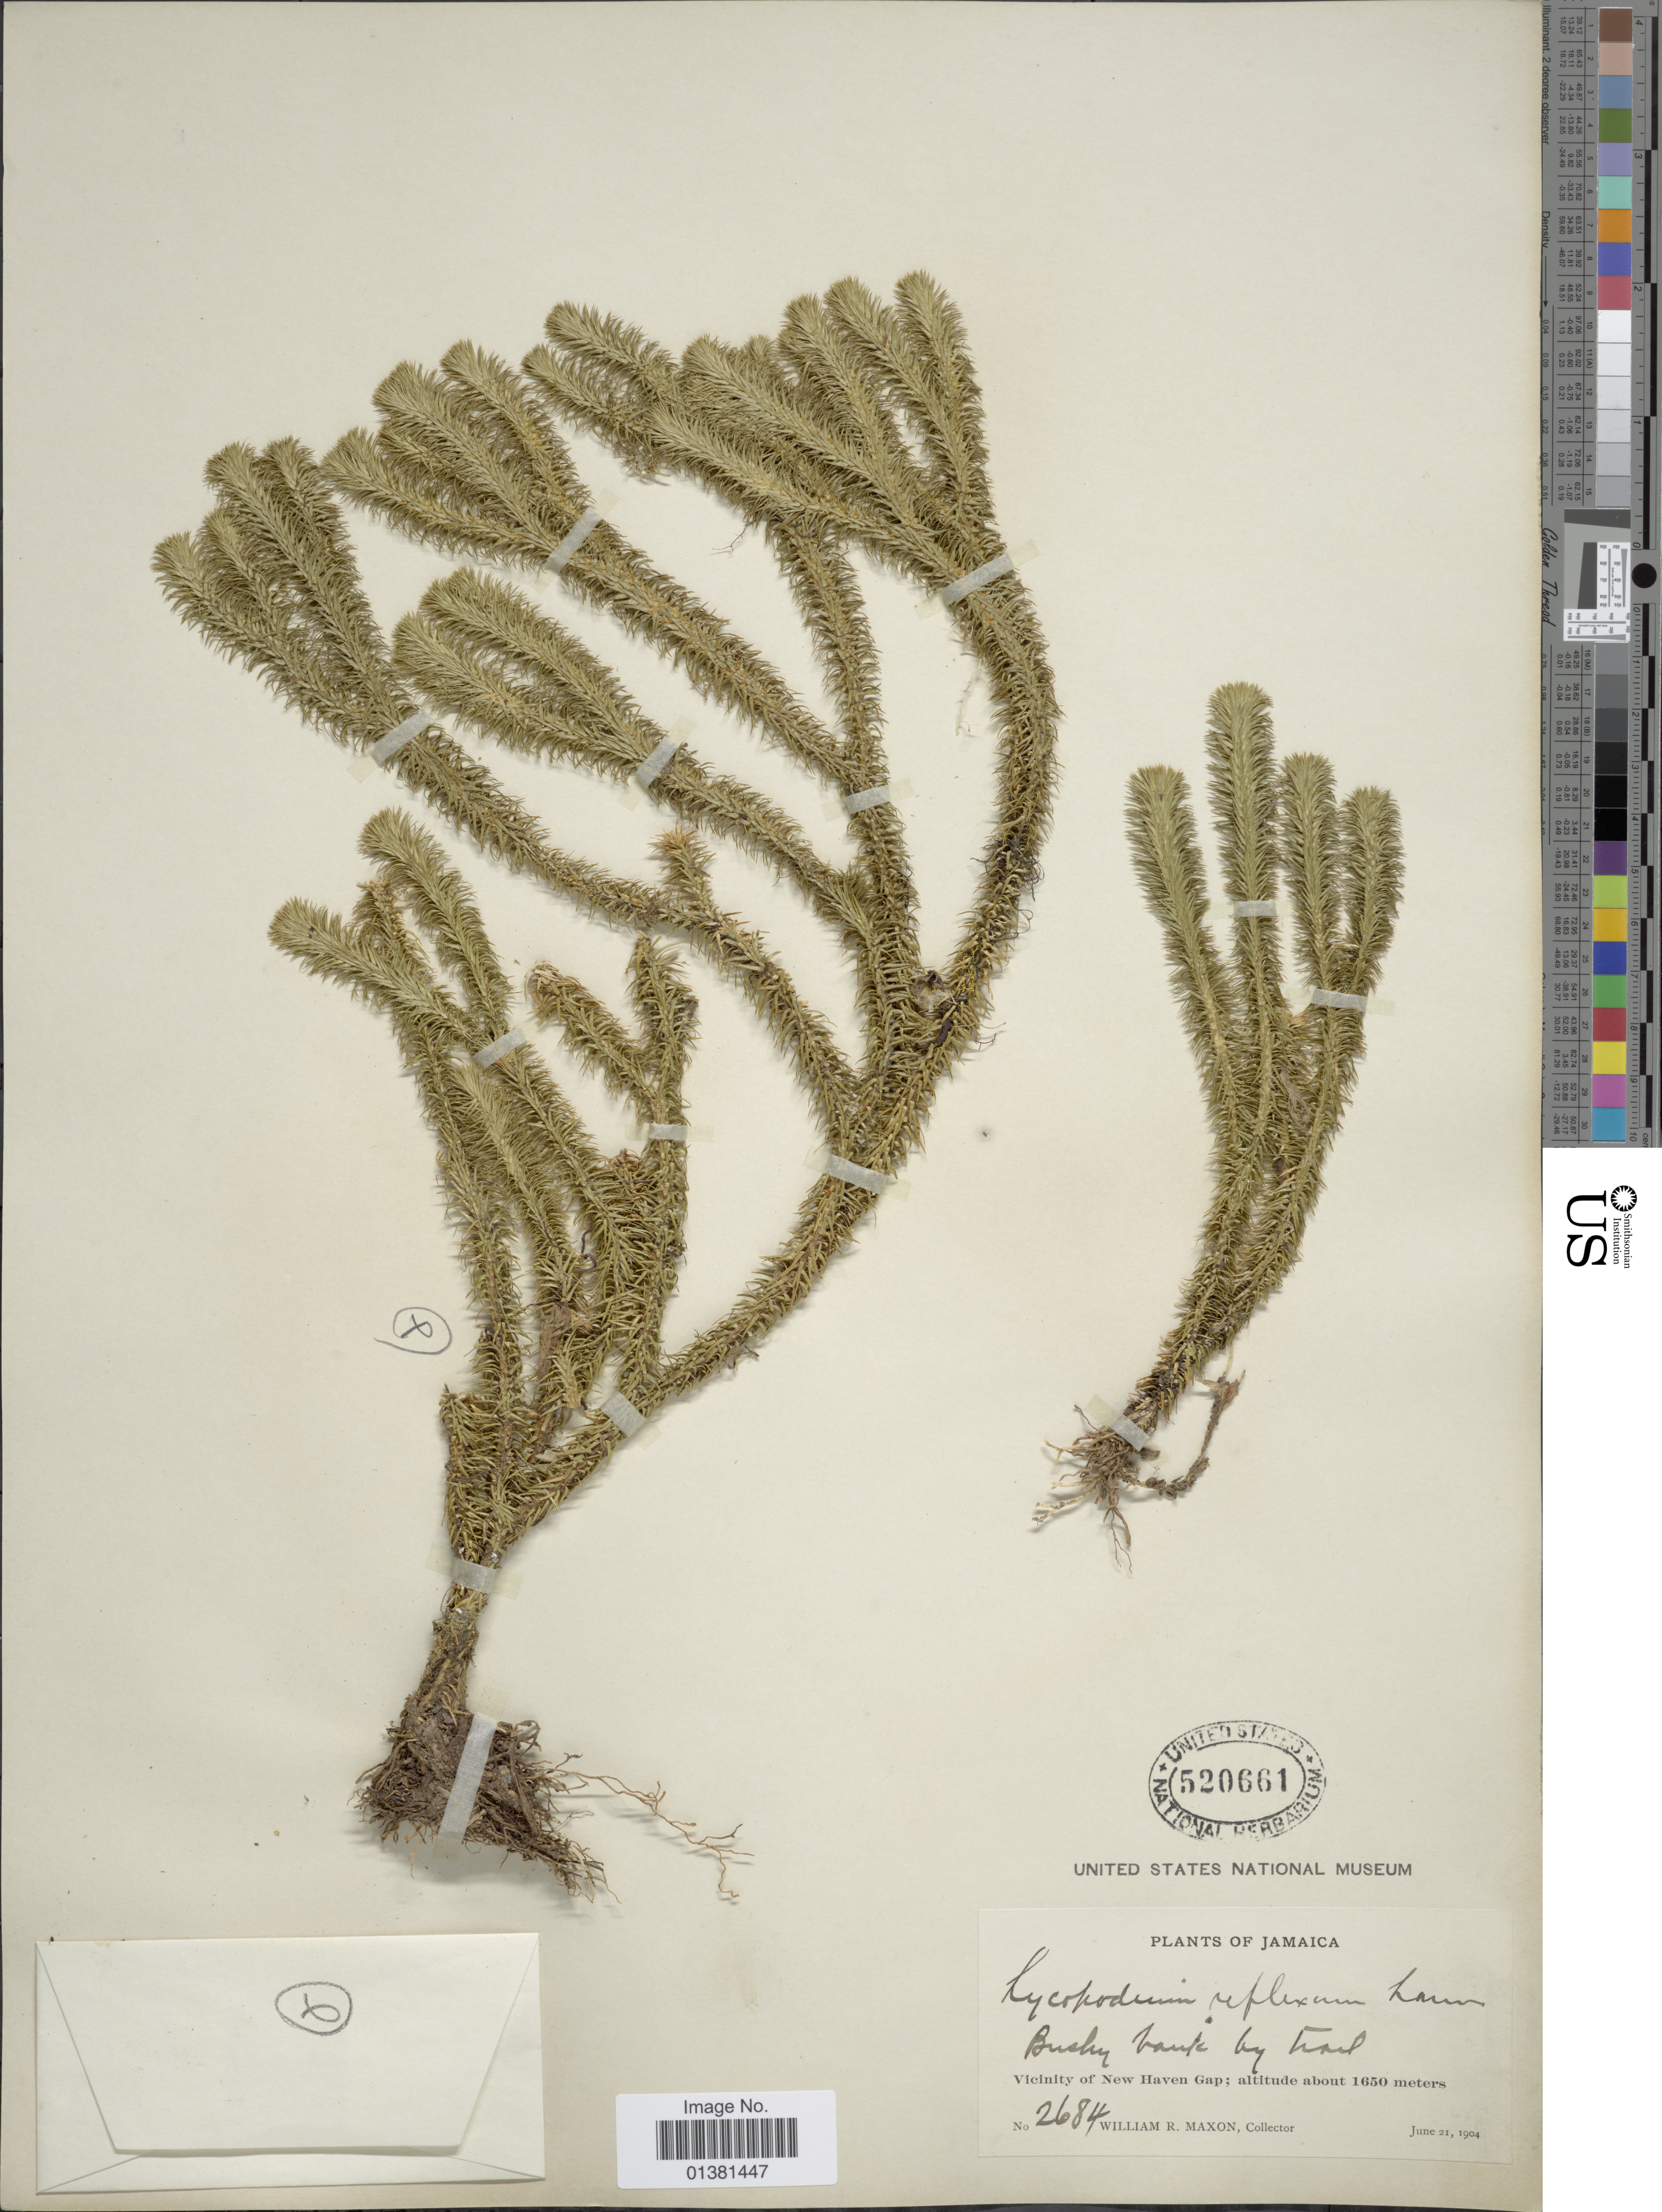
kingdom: Plantae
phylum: Tracheophyta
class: Lycopodiopsida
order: Lycopodiales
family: Lycopodiaceae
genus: Phlegmariurus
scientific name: Phlegmariurus reflexus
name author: (Lam.) B. Øllg.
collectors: W. R. Maxon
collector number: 2684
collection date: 1904-06-21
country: Jamaica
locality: Vicinity of New Haven Gap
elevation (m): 1650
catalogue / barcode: US 520661